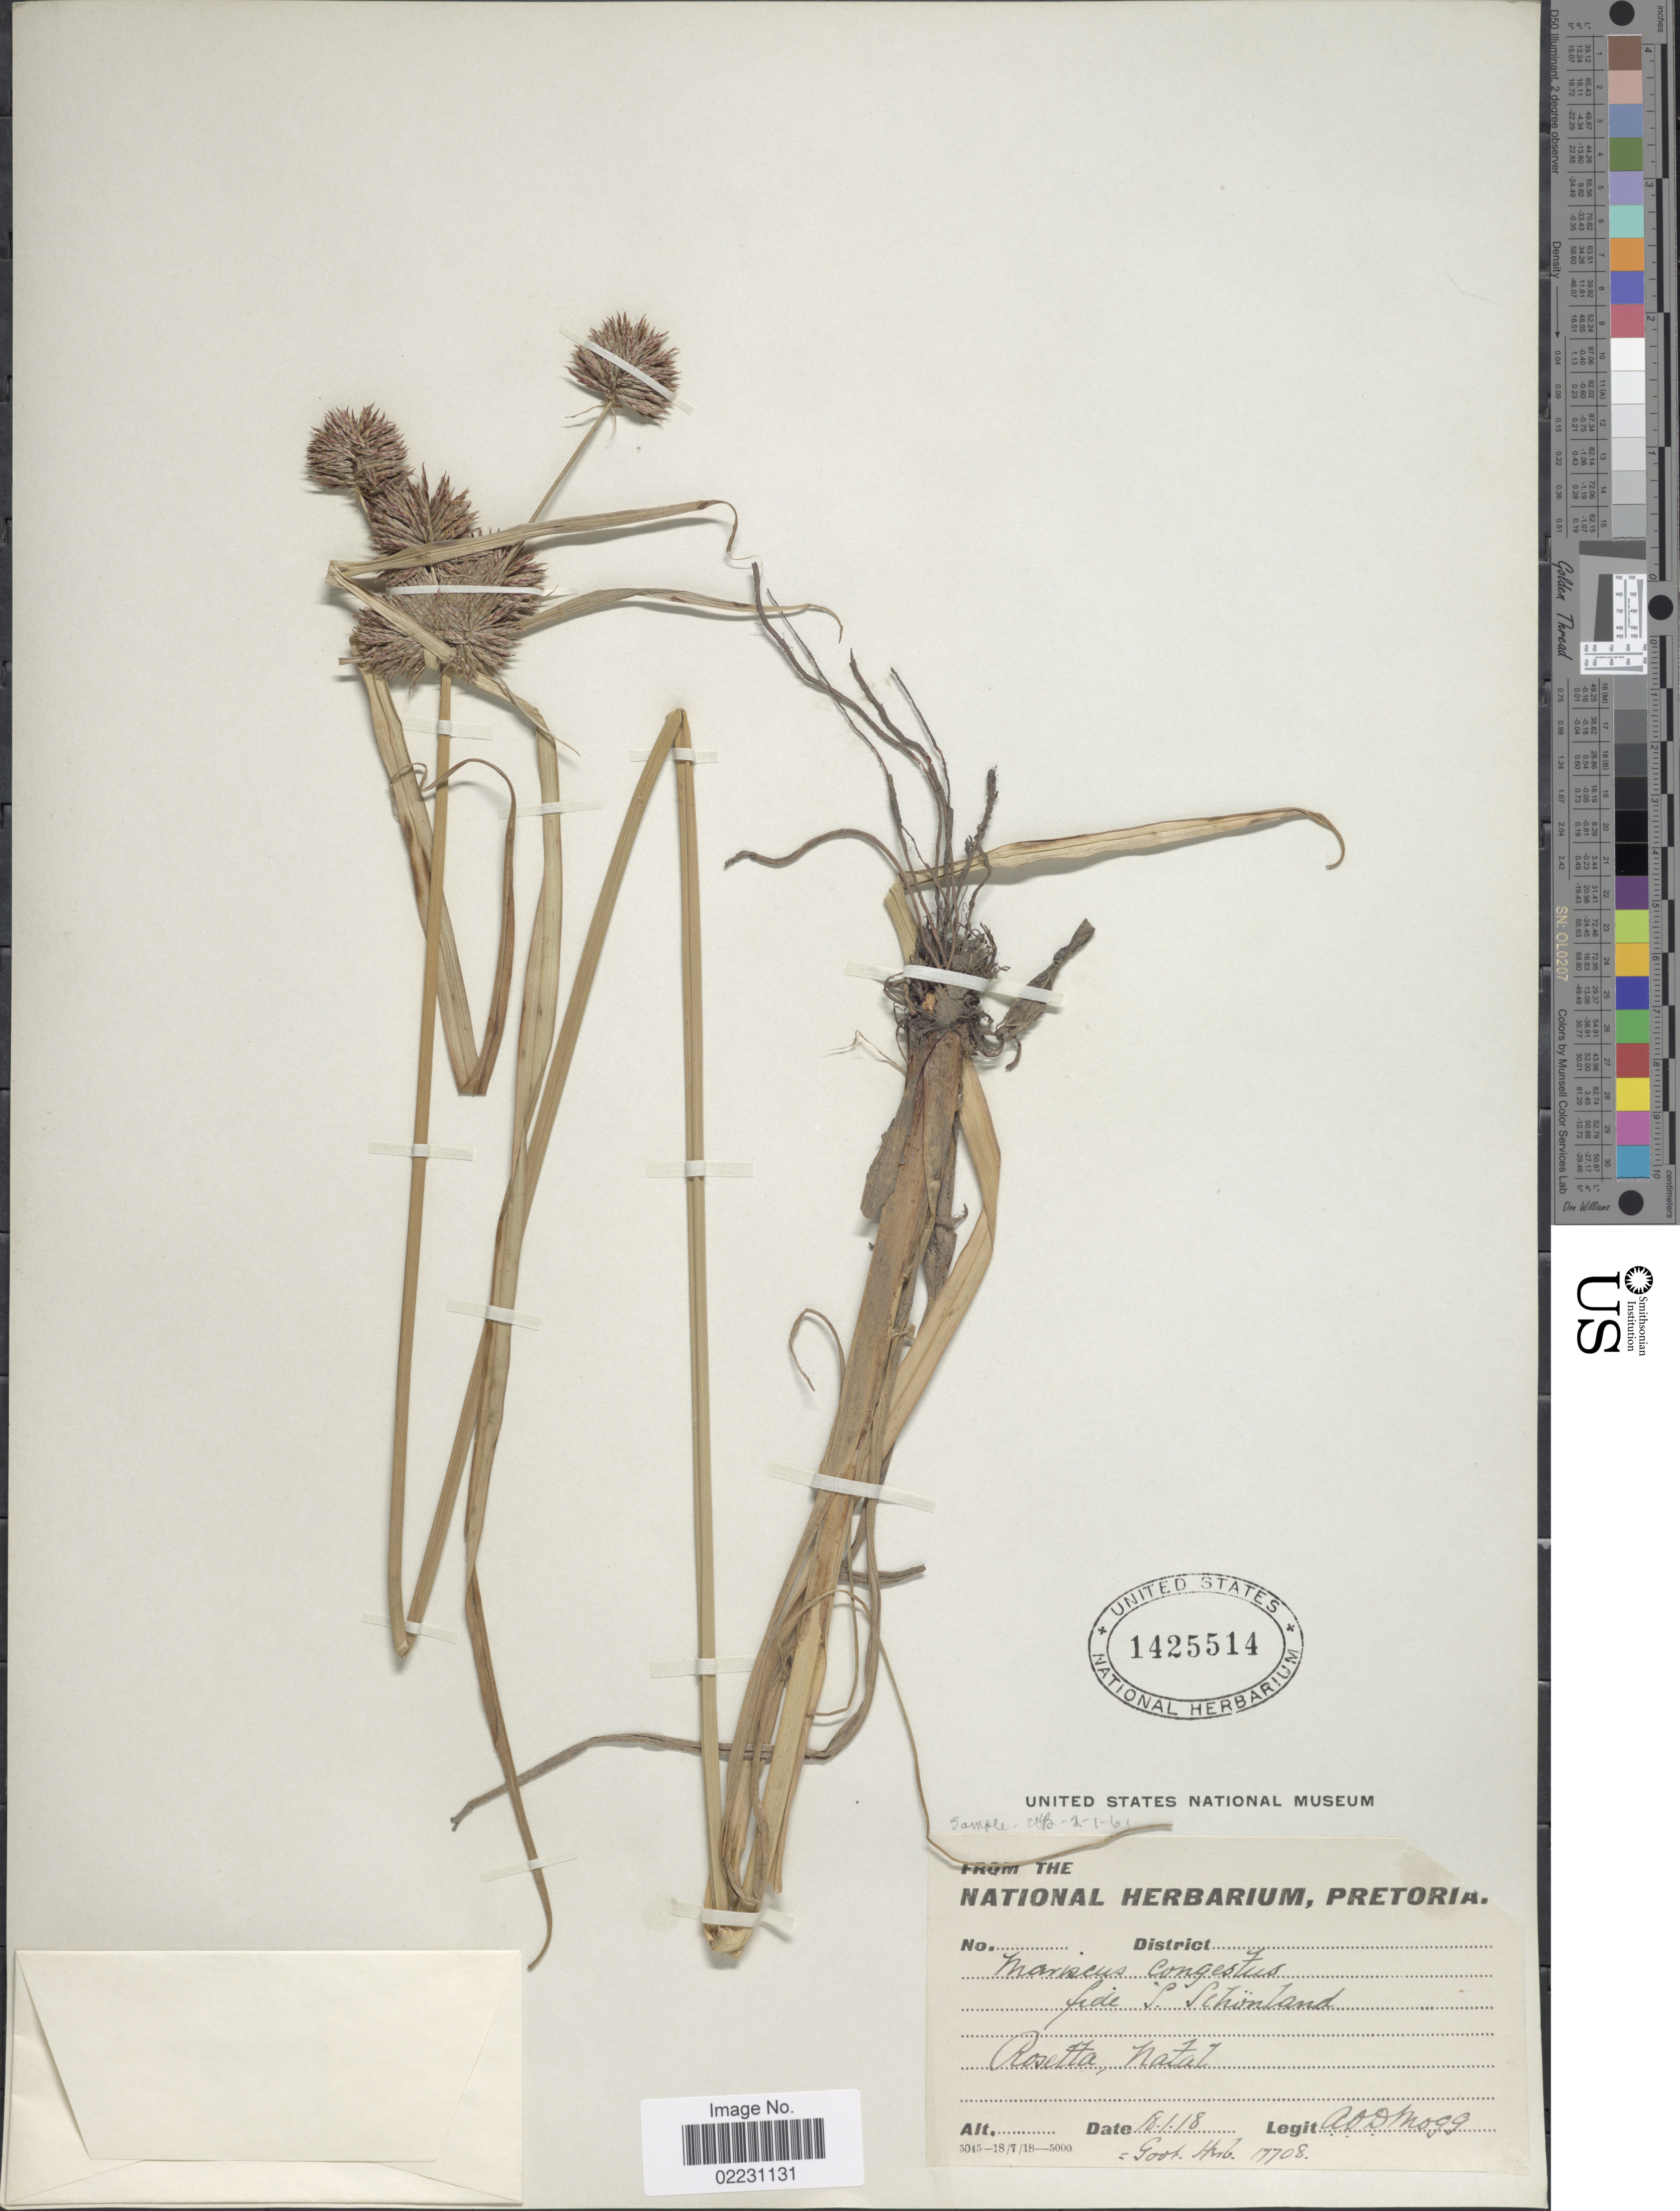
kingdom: Plantae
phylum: Tracheophyta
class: Liliopsida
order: Poales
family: Cyperaceae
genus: Cyperus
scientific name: Cyperus congestus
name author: Vahl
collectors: A. O. Mogg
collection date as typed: Transcribed d/m/y: 18/1/18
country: South Africa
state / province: KwaZulu-Natal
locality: Rosetta, Natal.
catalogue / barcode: US 1425514